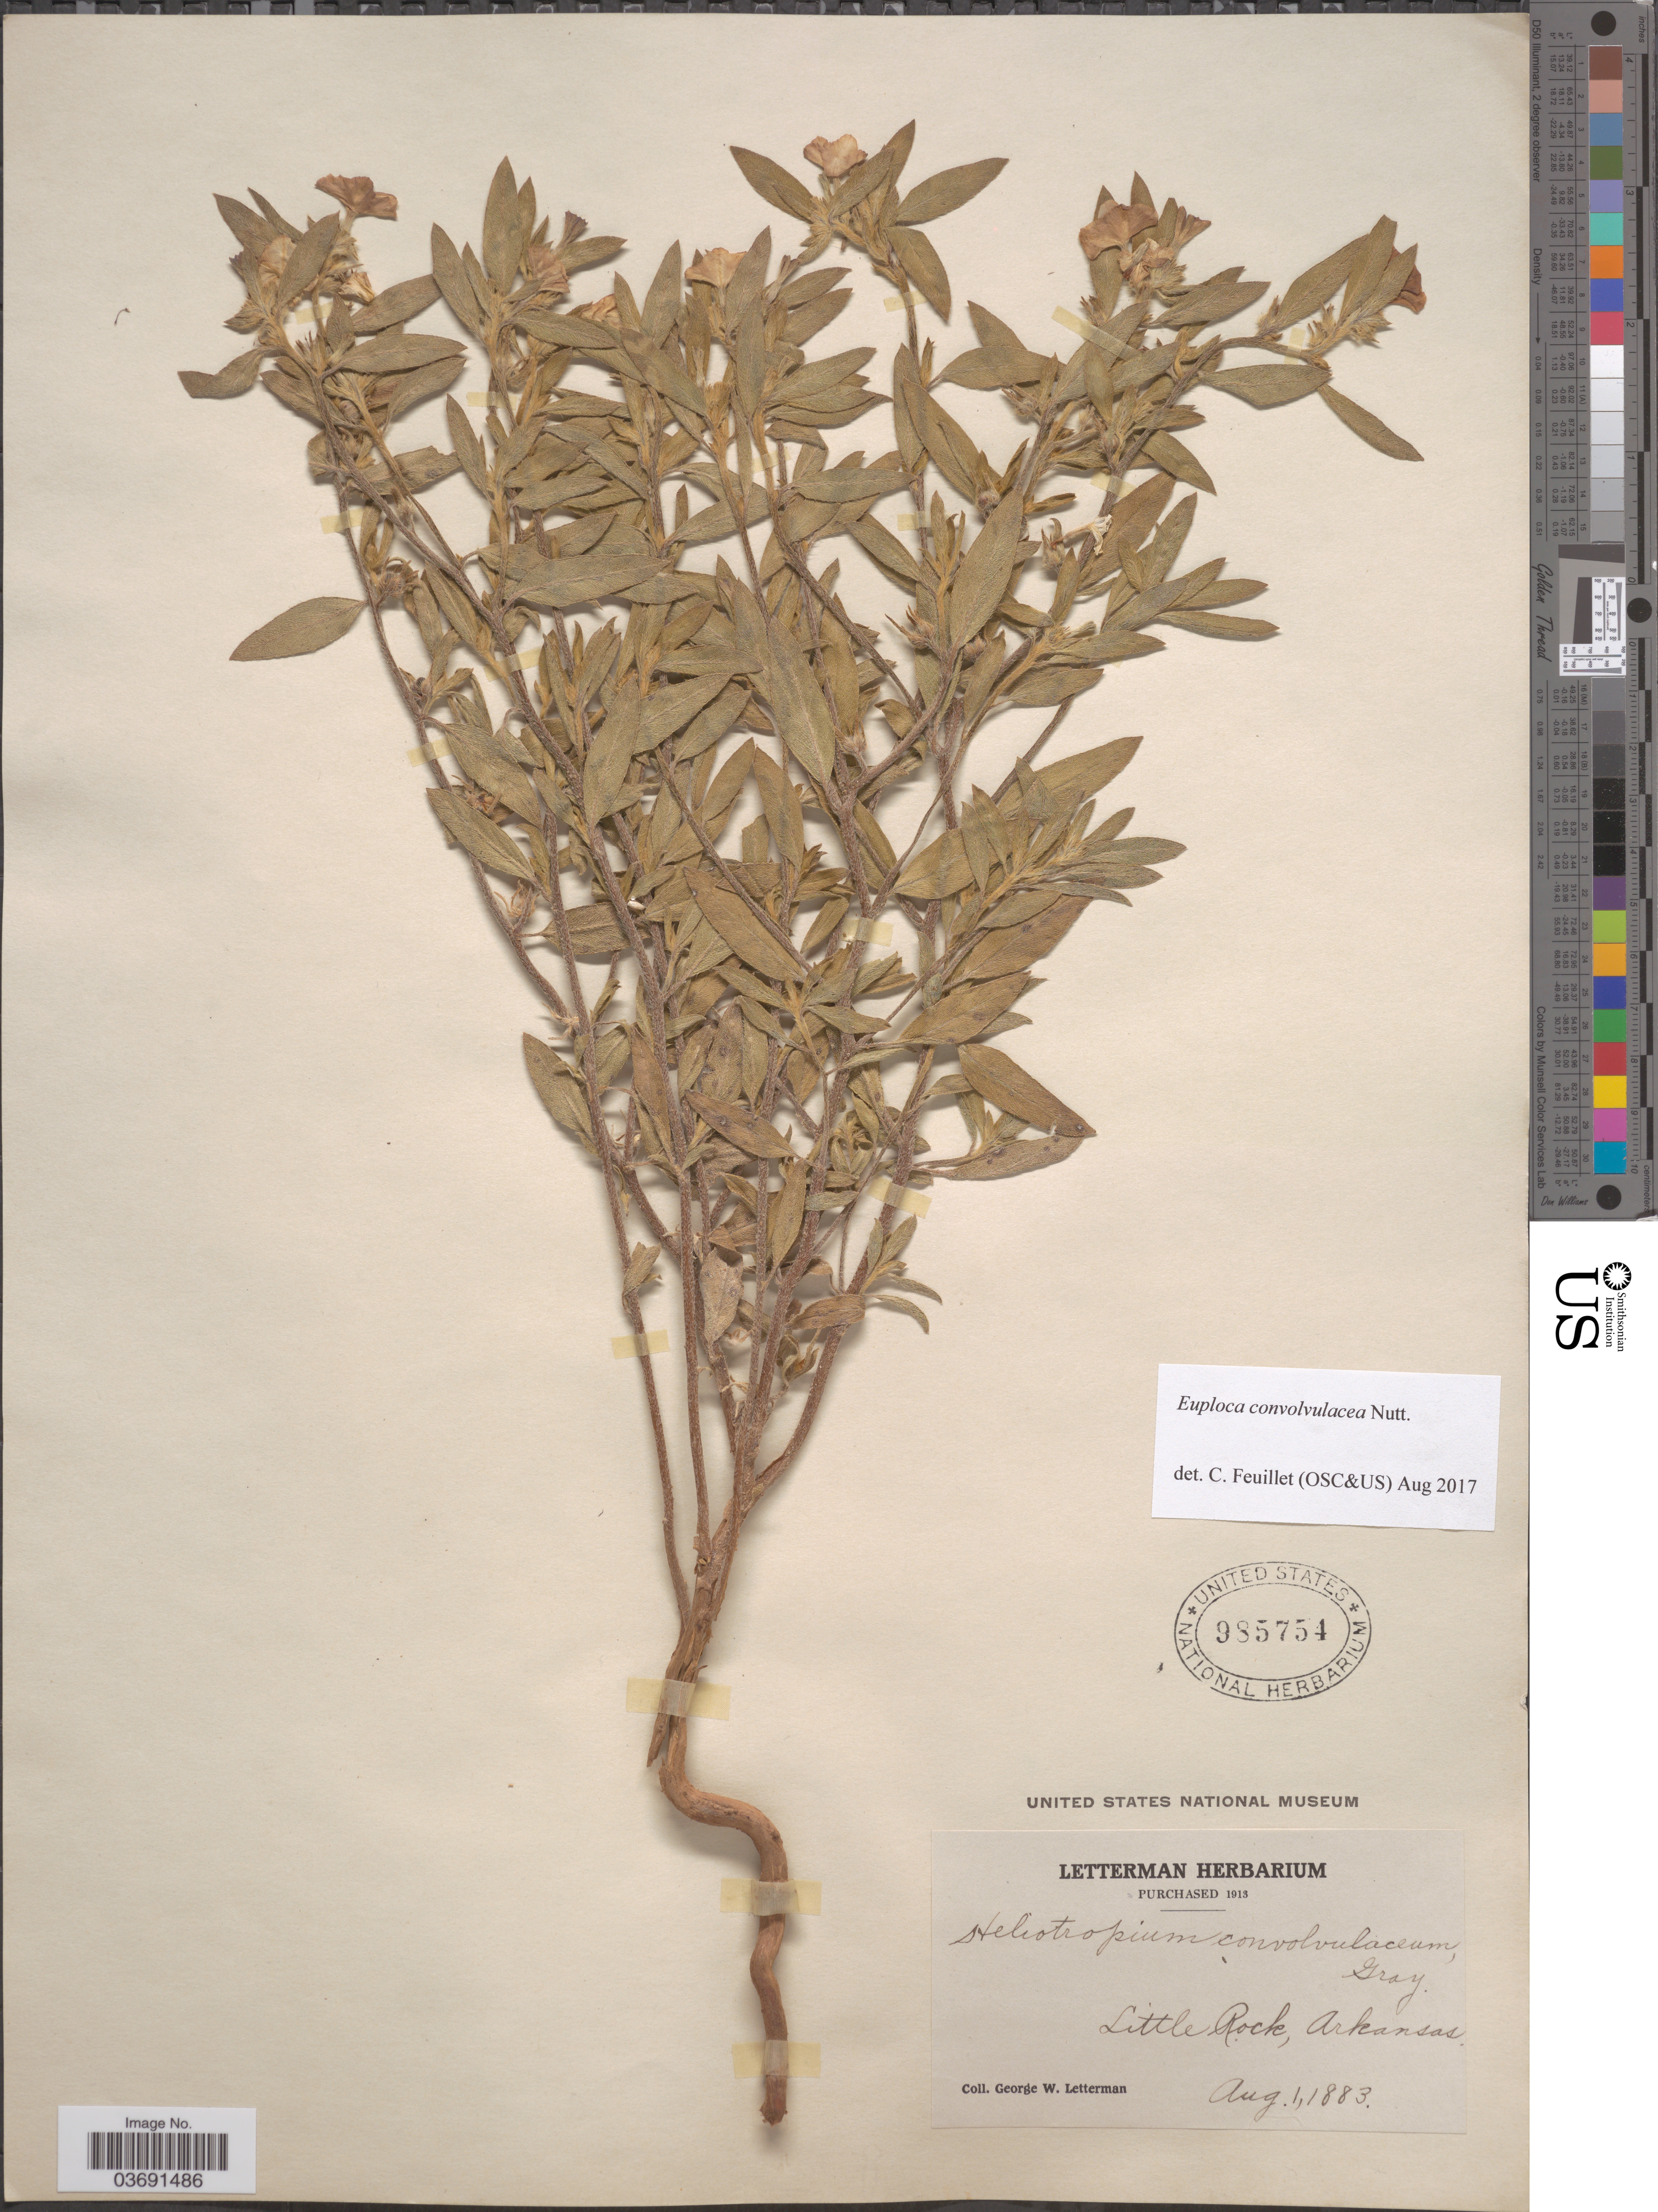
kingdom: Plantae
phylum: Tracheophyta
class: Magnoliopsida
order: Boraginales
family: Heliotropiaceae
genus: Euploca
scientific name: Euploca convolvulacea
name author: Nutt.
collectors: G. W. Letterman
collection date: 1883-08-01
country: United States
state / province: Arkansas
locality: Little Rock.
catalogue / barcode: US 985754